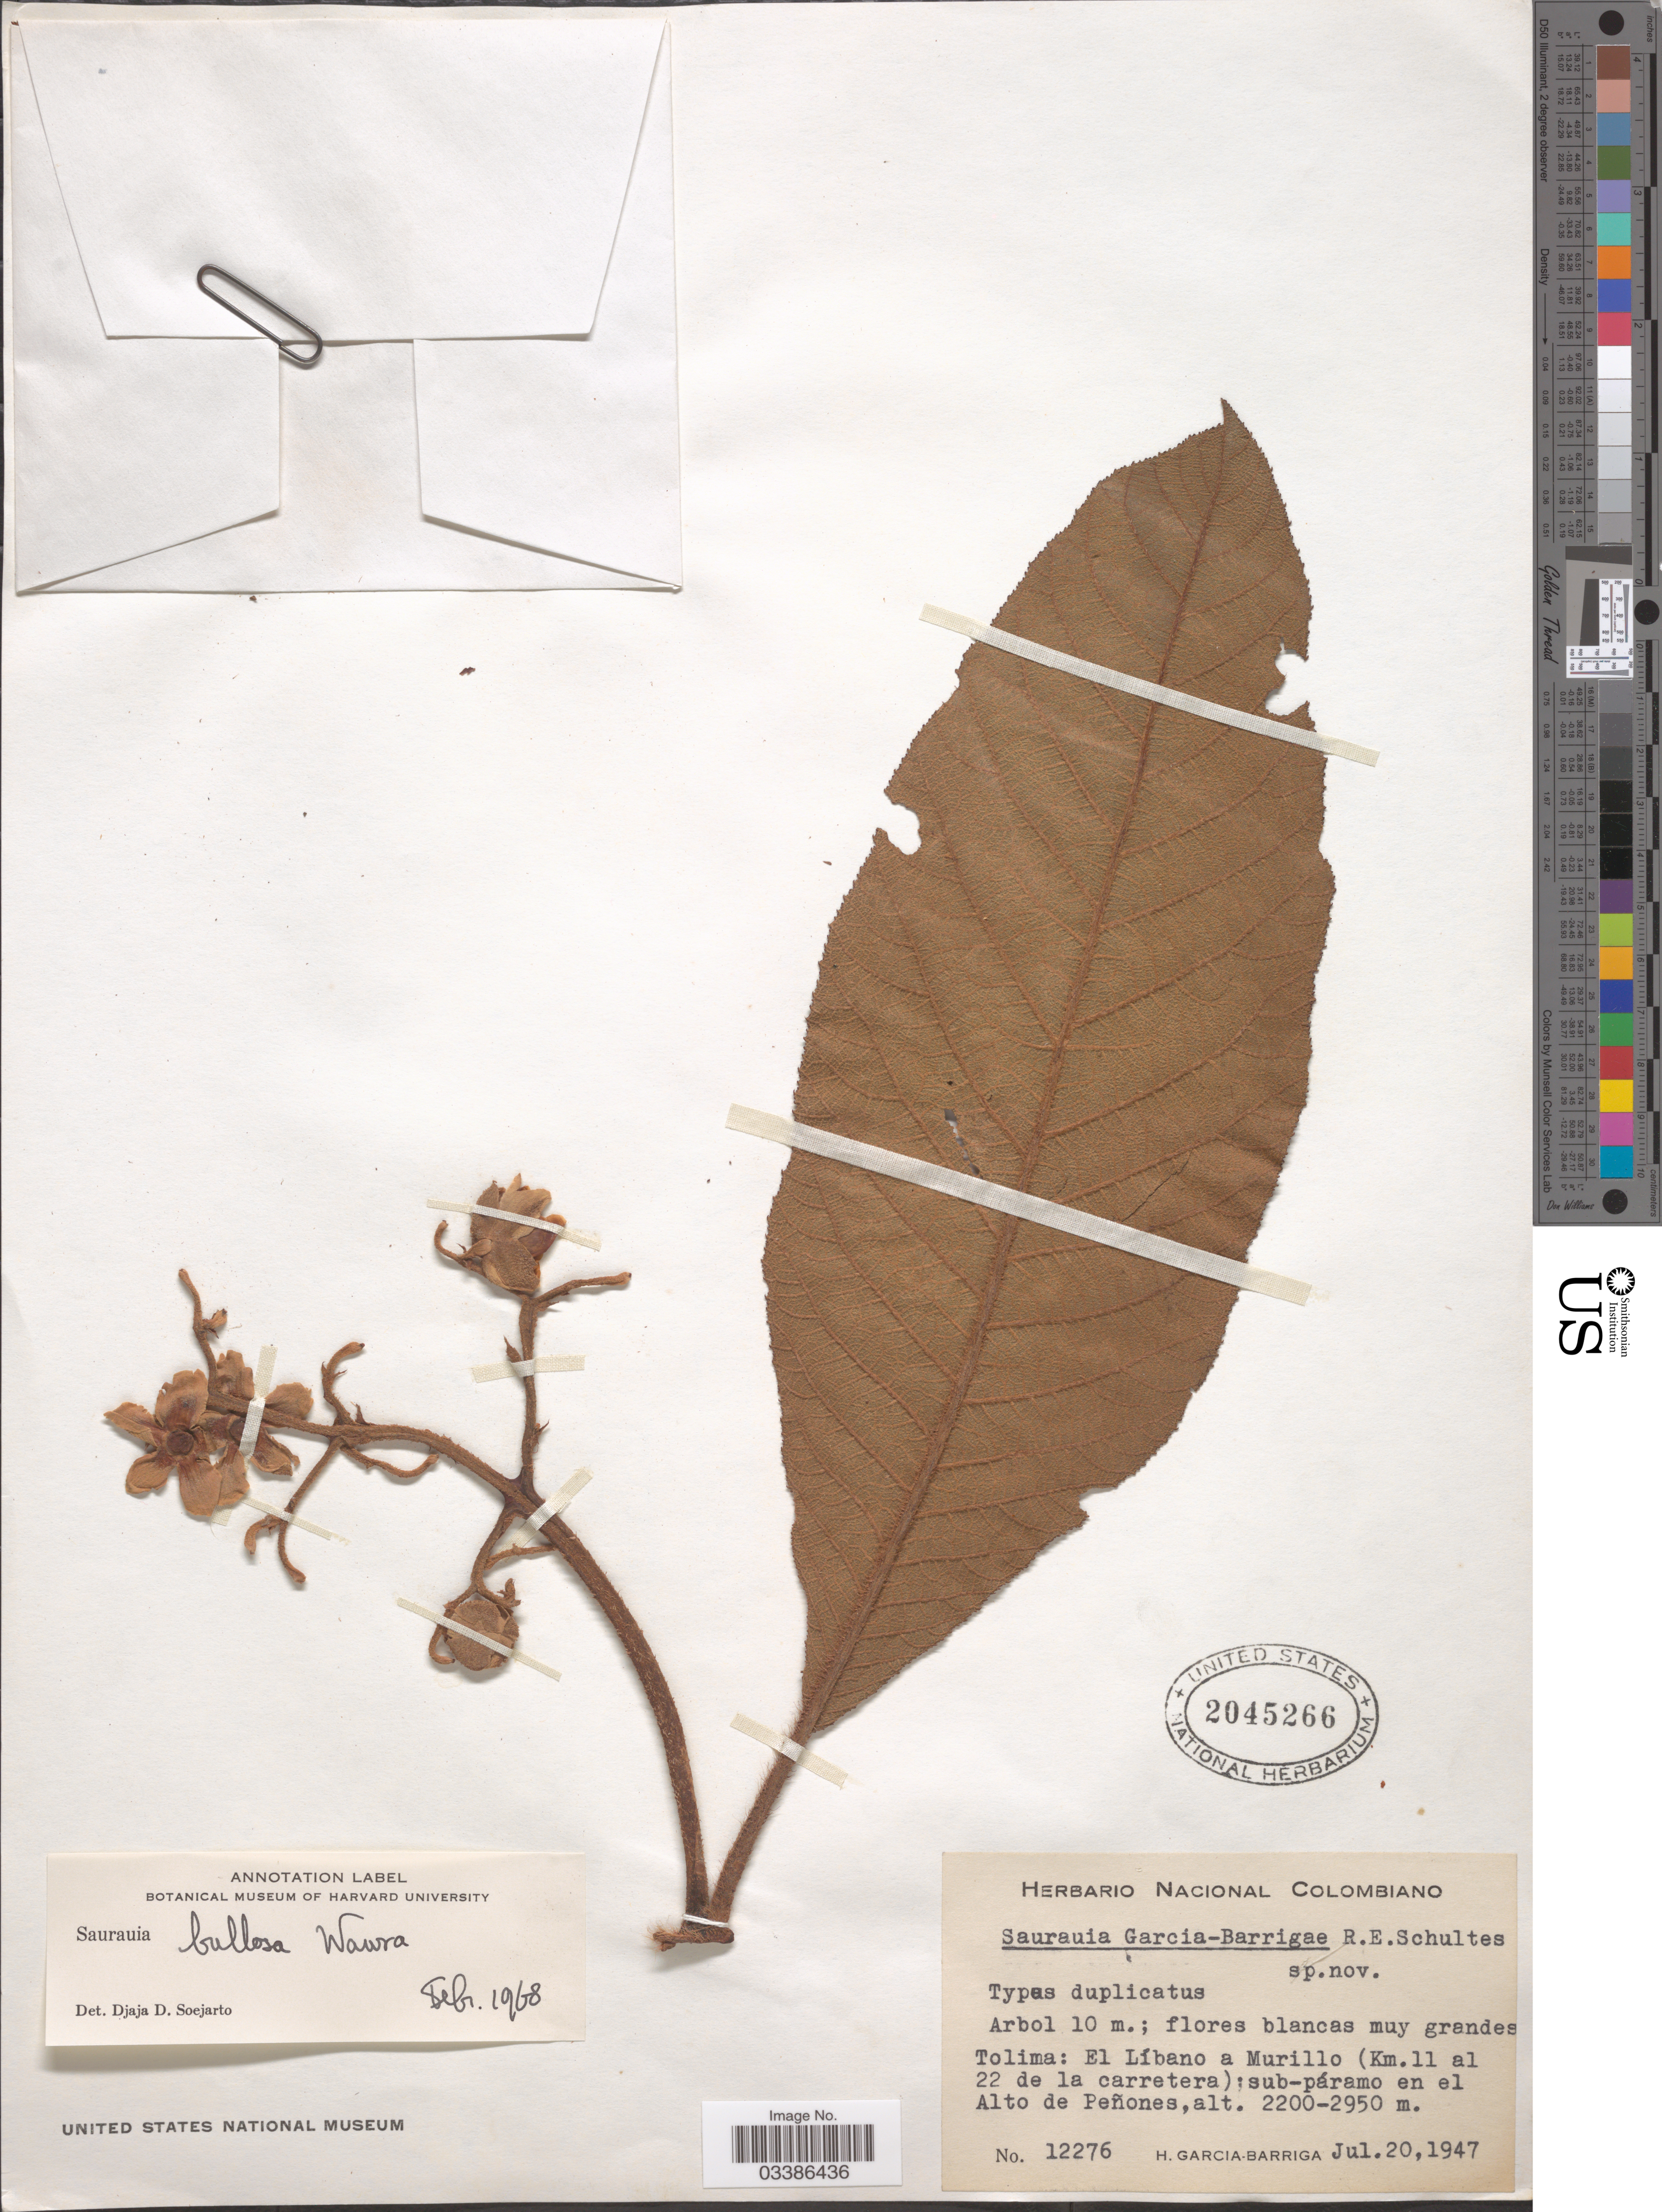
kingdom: Plantae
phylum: Tracheophyta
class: Magnoliopsida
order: Ericales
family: Actinidiaceae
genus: Saurauia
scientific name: Saurauia bullosa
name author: Wawra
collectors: H. García Barriga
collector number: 12276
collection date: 1947-07-20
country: Colombia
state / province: Tolima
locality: El Líbano a Murillo (Km. 11 al 22 de la carretera); sub-páramo en el Alto de Peñones.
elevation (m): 2200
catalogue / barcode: US 2045266